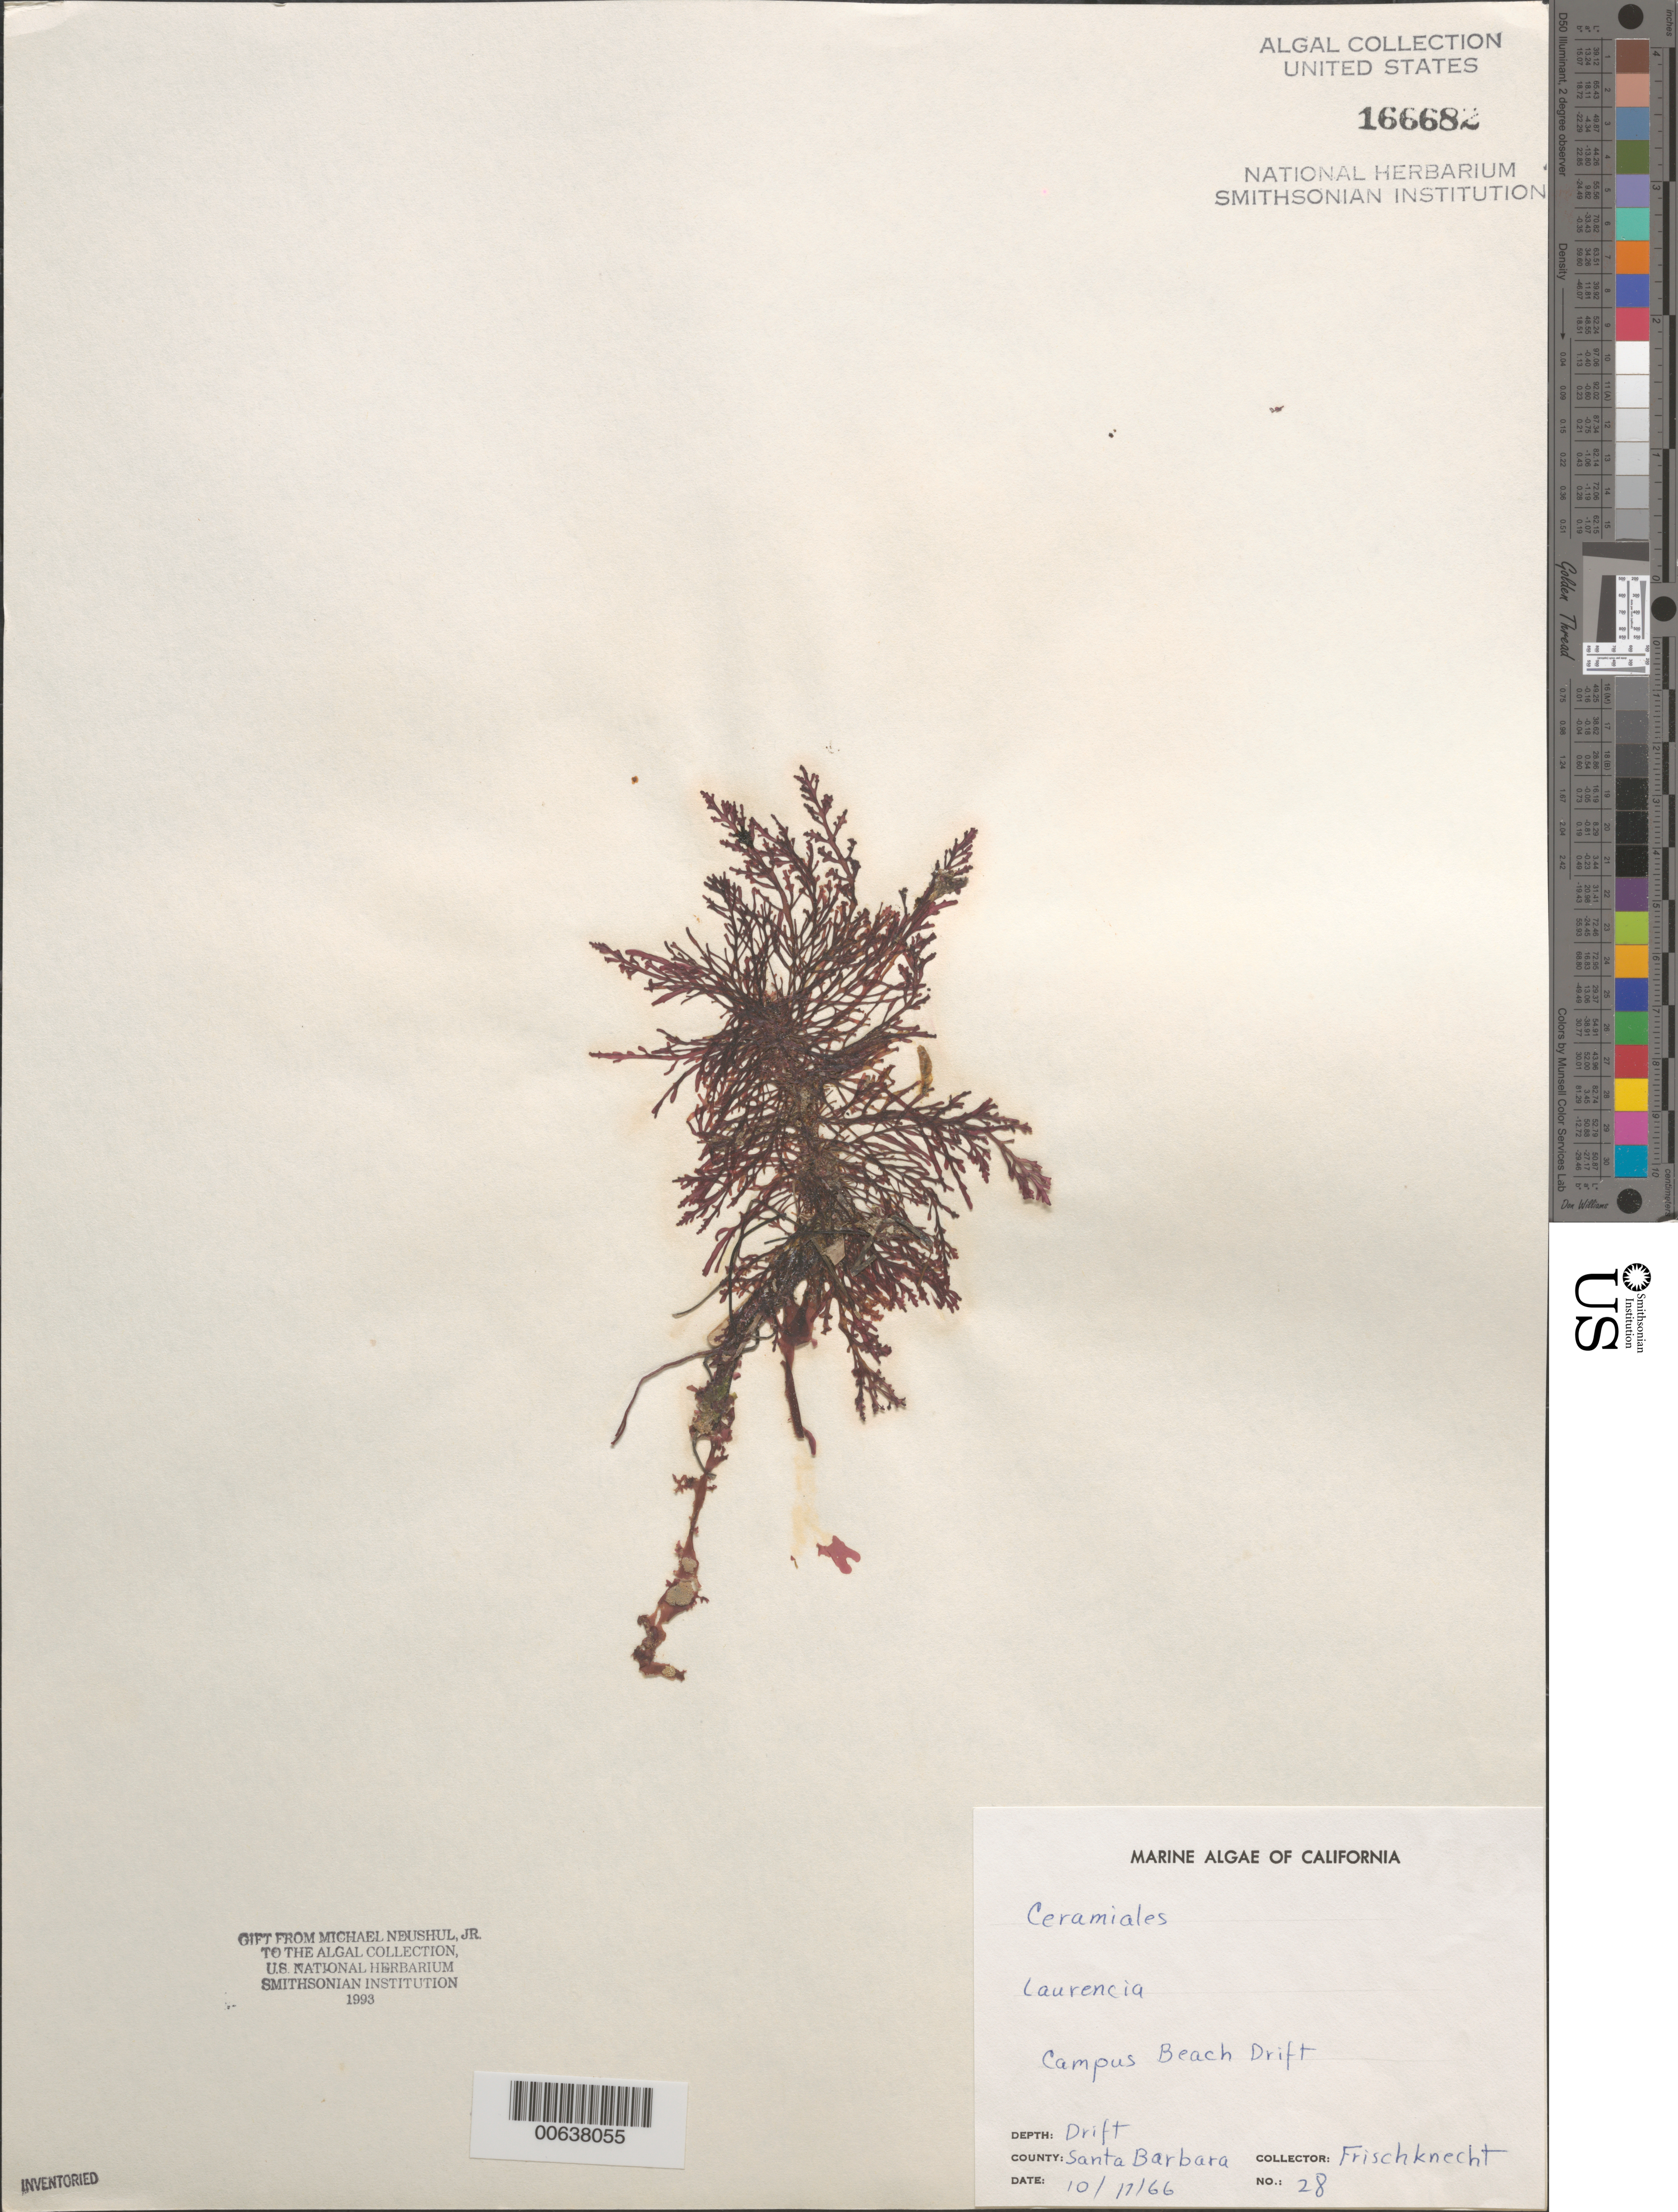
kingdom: Plantae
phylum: Rhodophyta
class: Florideophyceae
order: Ceramiales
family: Rhodomelaceae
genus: Laurencia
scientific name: Laurencia sp.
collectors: -. Frischknecht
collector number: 28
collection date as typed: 09 Nov 1966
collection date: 1966-11-09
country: United States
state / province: California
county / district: Santa Barbara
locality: Campus Beach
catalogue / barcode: US 166682